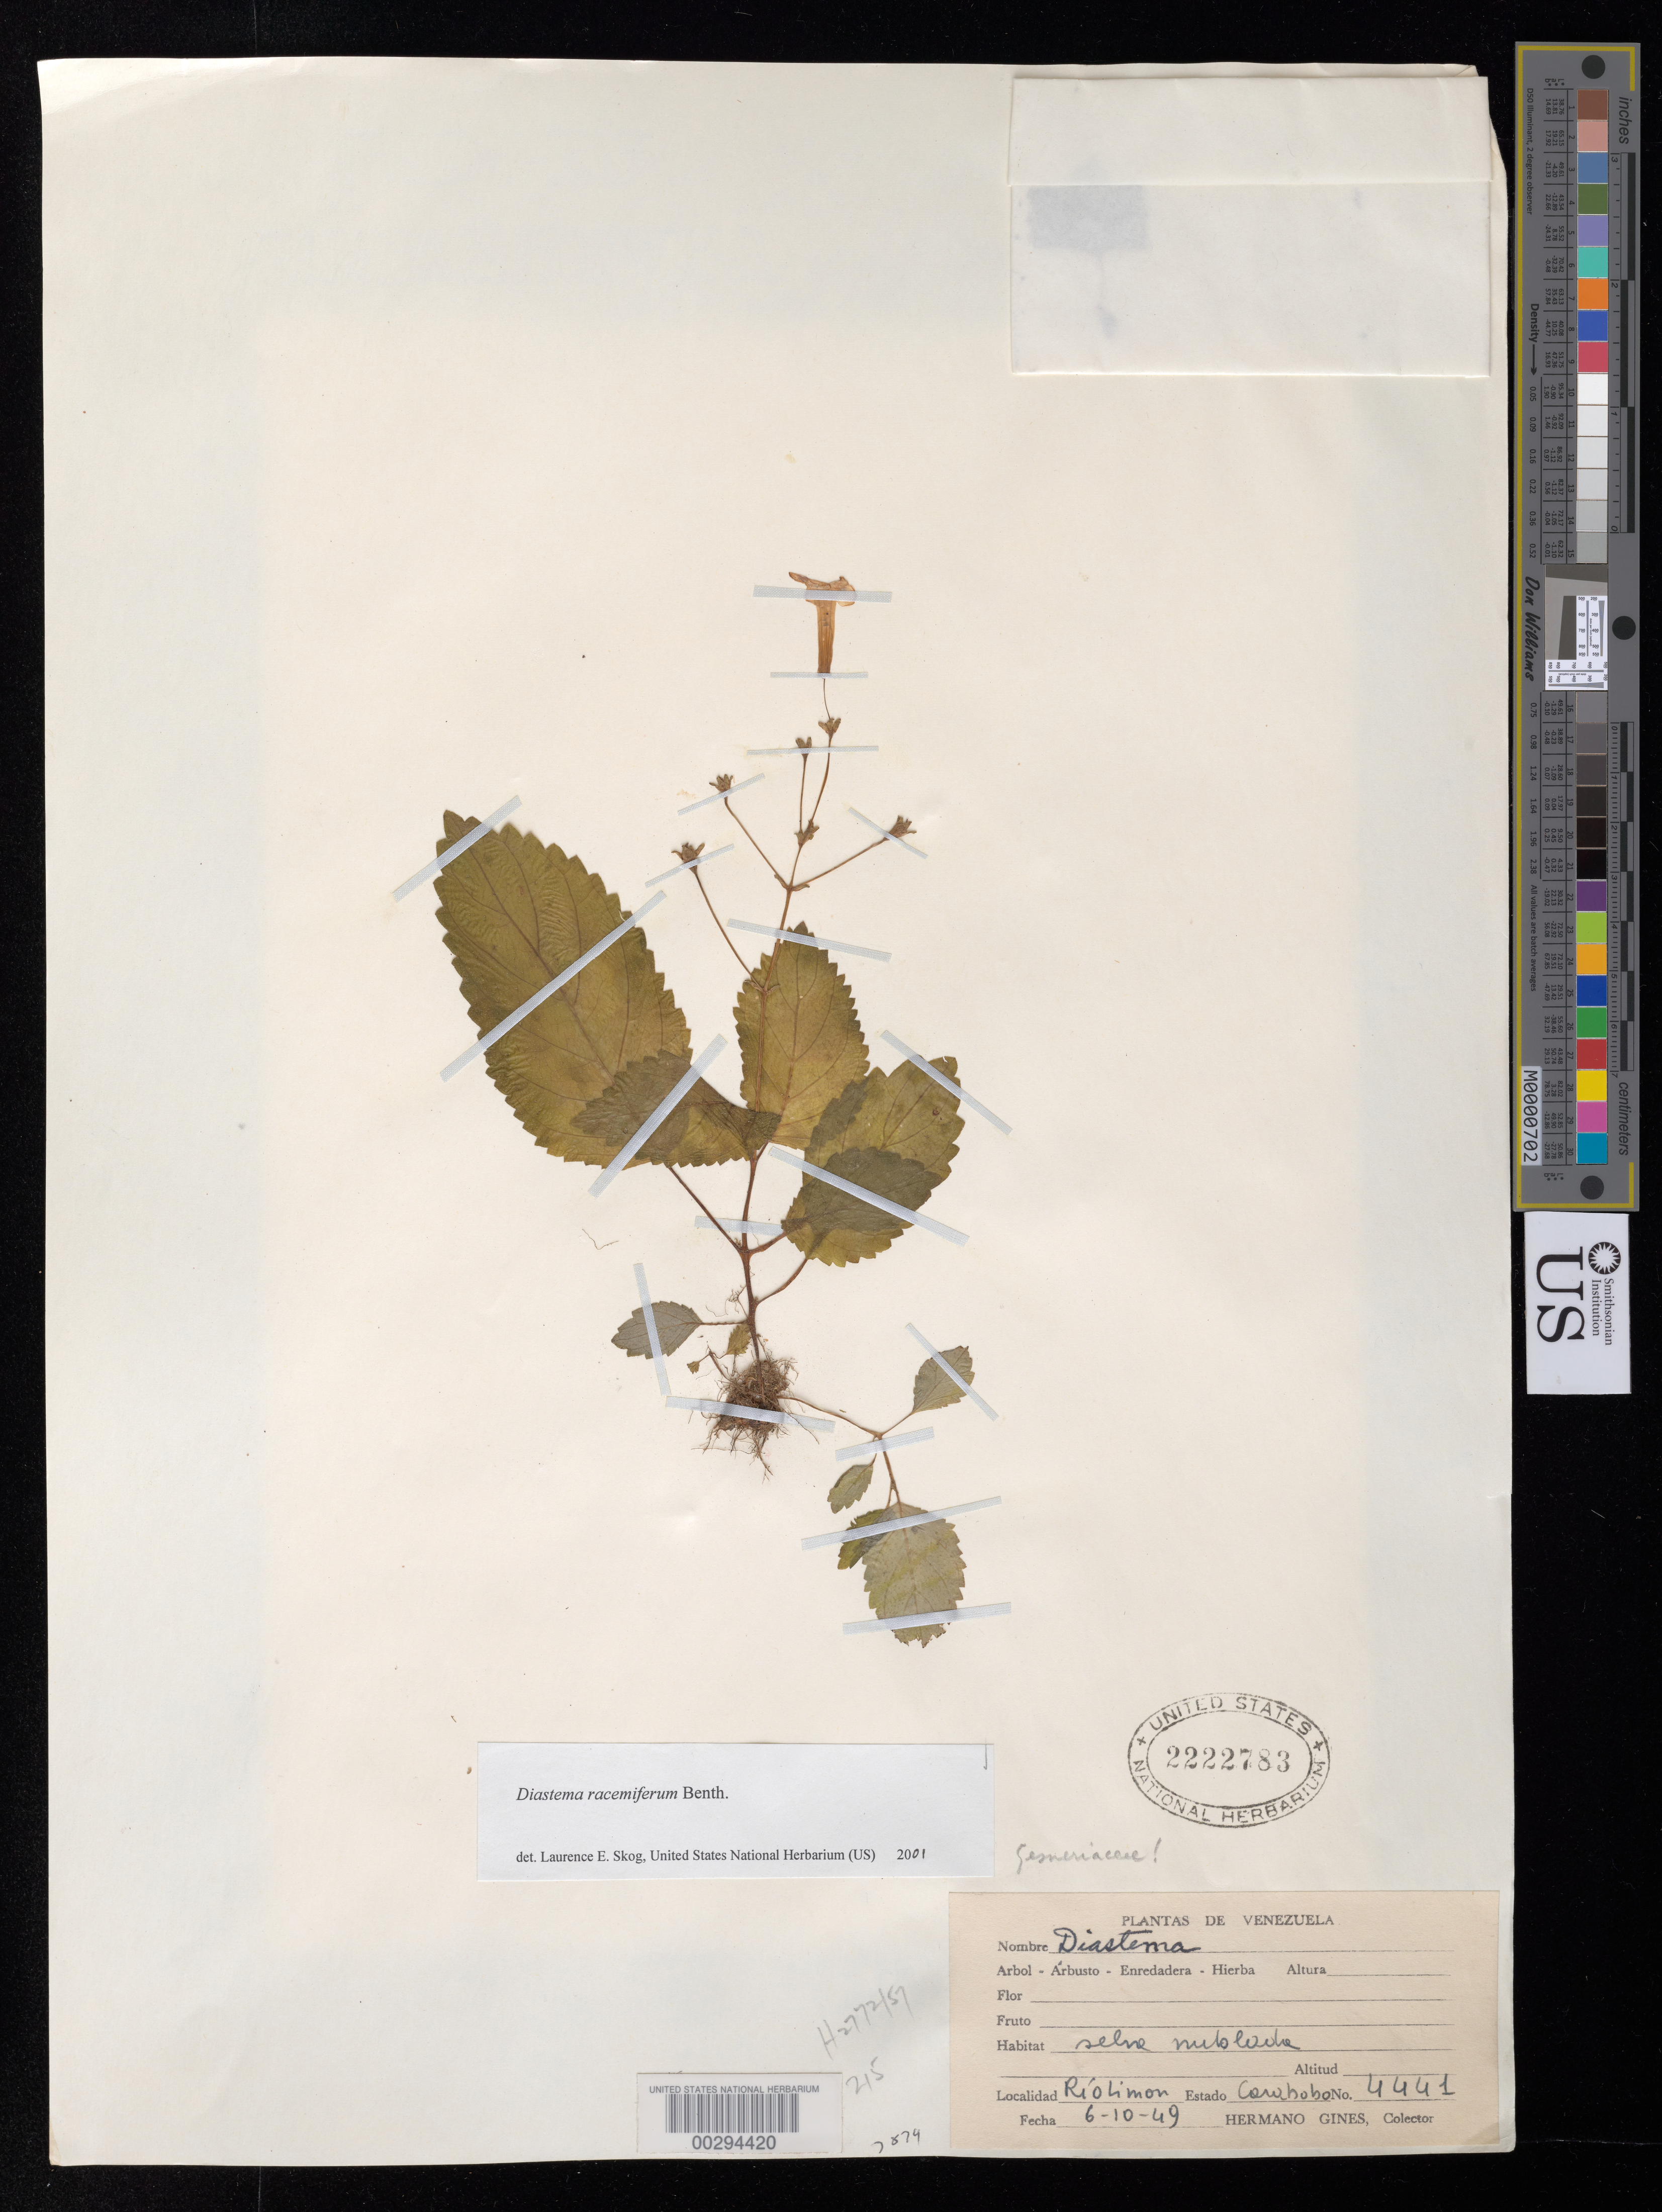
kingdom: Plantae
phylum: Tracheophyta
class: Magnoliopsida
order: Lamiales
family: Gesneriaceae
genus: Diastema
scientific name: Diastema racemiferum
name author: Benth.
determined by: Skog, Laurence E.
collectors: H. Gines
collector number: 4441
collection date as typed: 1949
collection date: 1949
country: Venezuela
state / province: Carabobo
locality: Rio Limón, Estado Carabobo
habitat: Selva nublado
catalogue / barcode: US 2222783